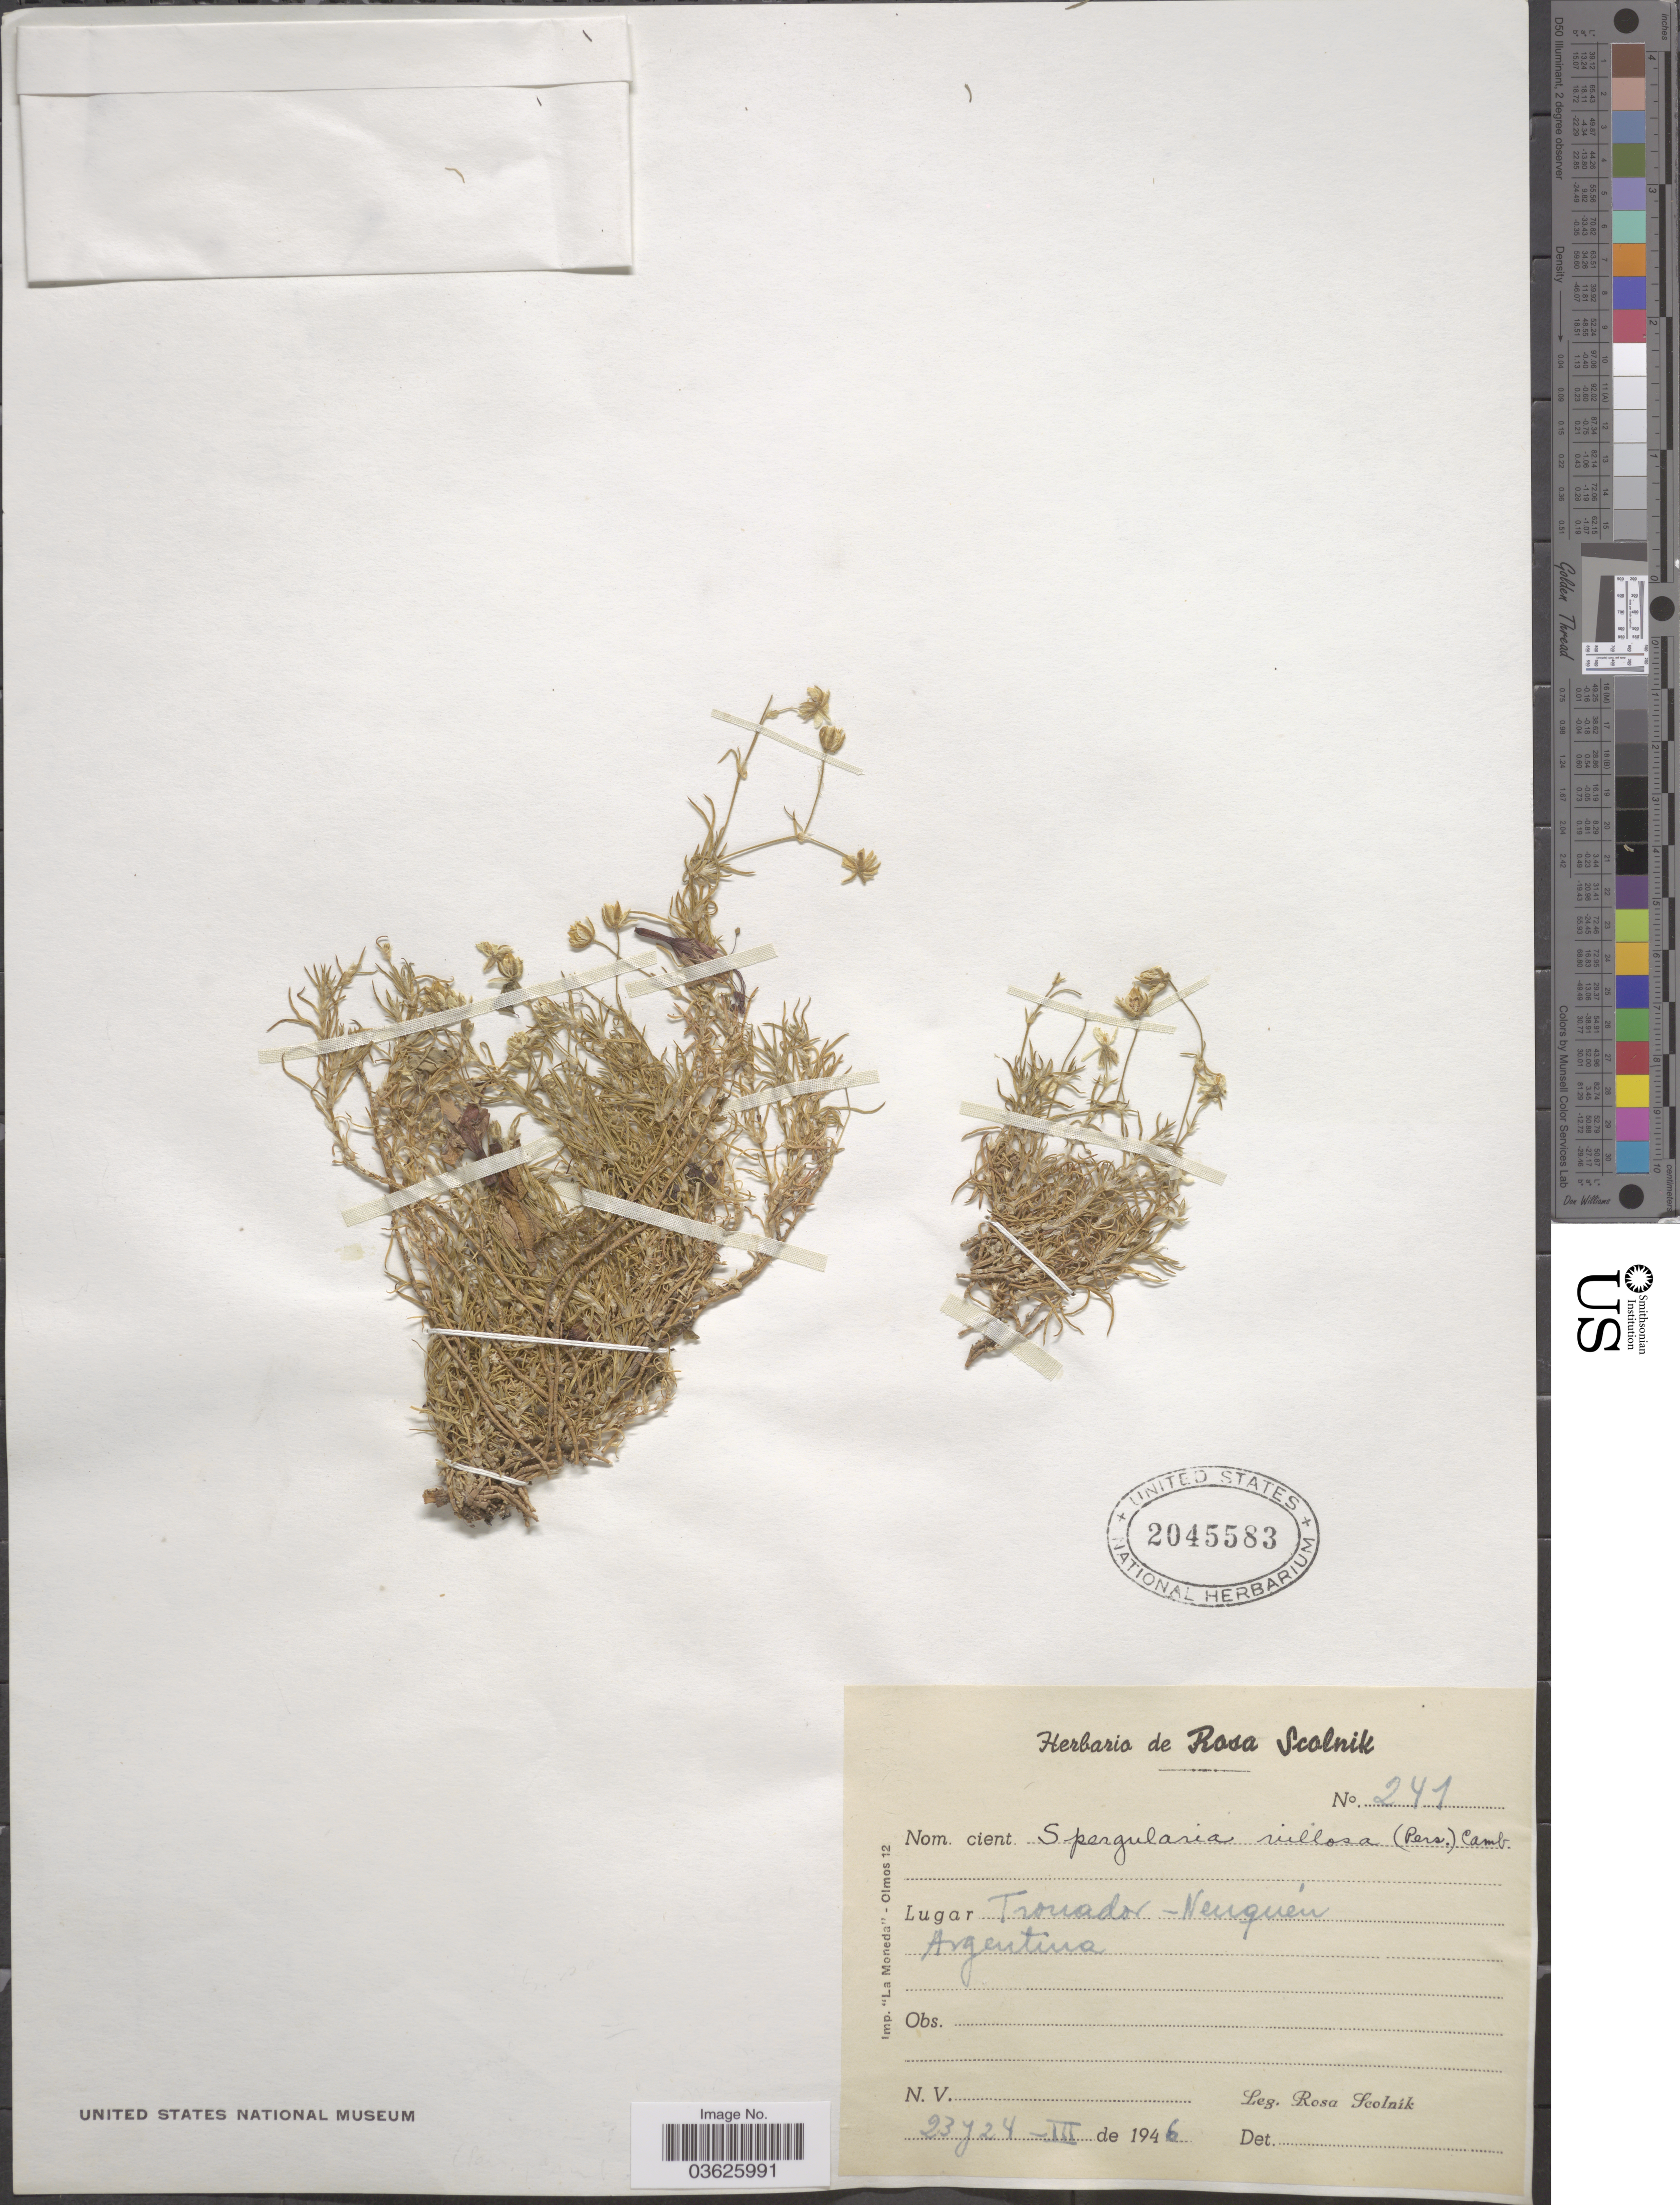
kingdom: Plantae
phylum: Tracheophyta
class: Magnoliopsida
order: Caryophyllales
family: Caryophyllaceae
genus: Spergularia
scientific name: Spergularia villosa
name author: (Pers.) Cambess.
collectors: R. Scolnik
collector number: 241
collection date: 1946-03-23/1946-03-24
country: Argentina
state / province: Neuquen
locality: Tronador.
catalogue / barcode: US 2045583